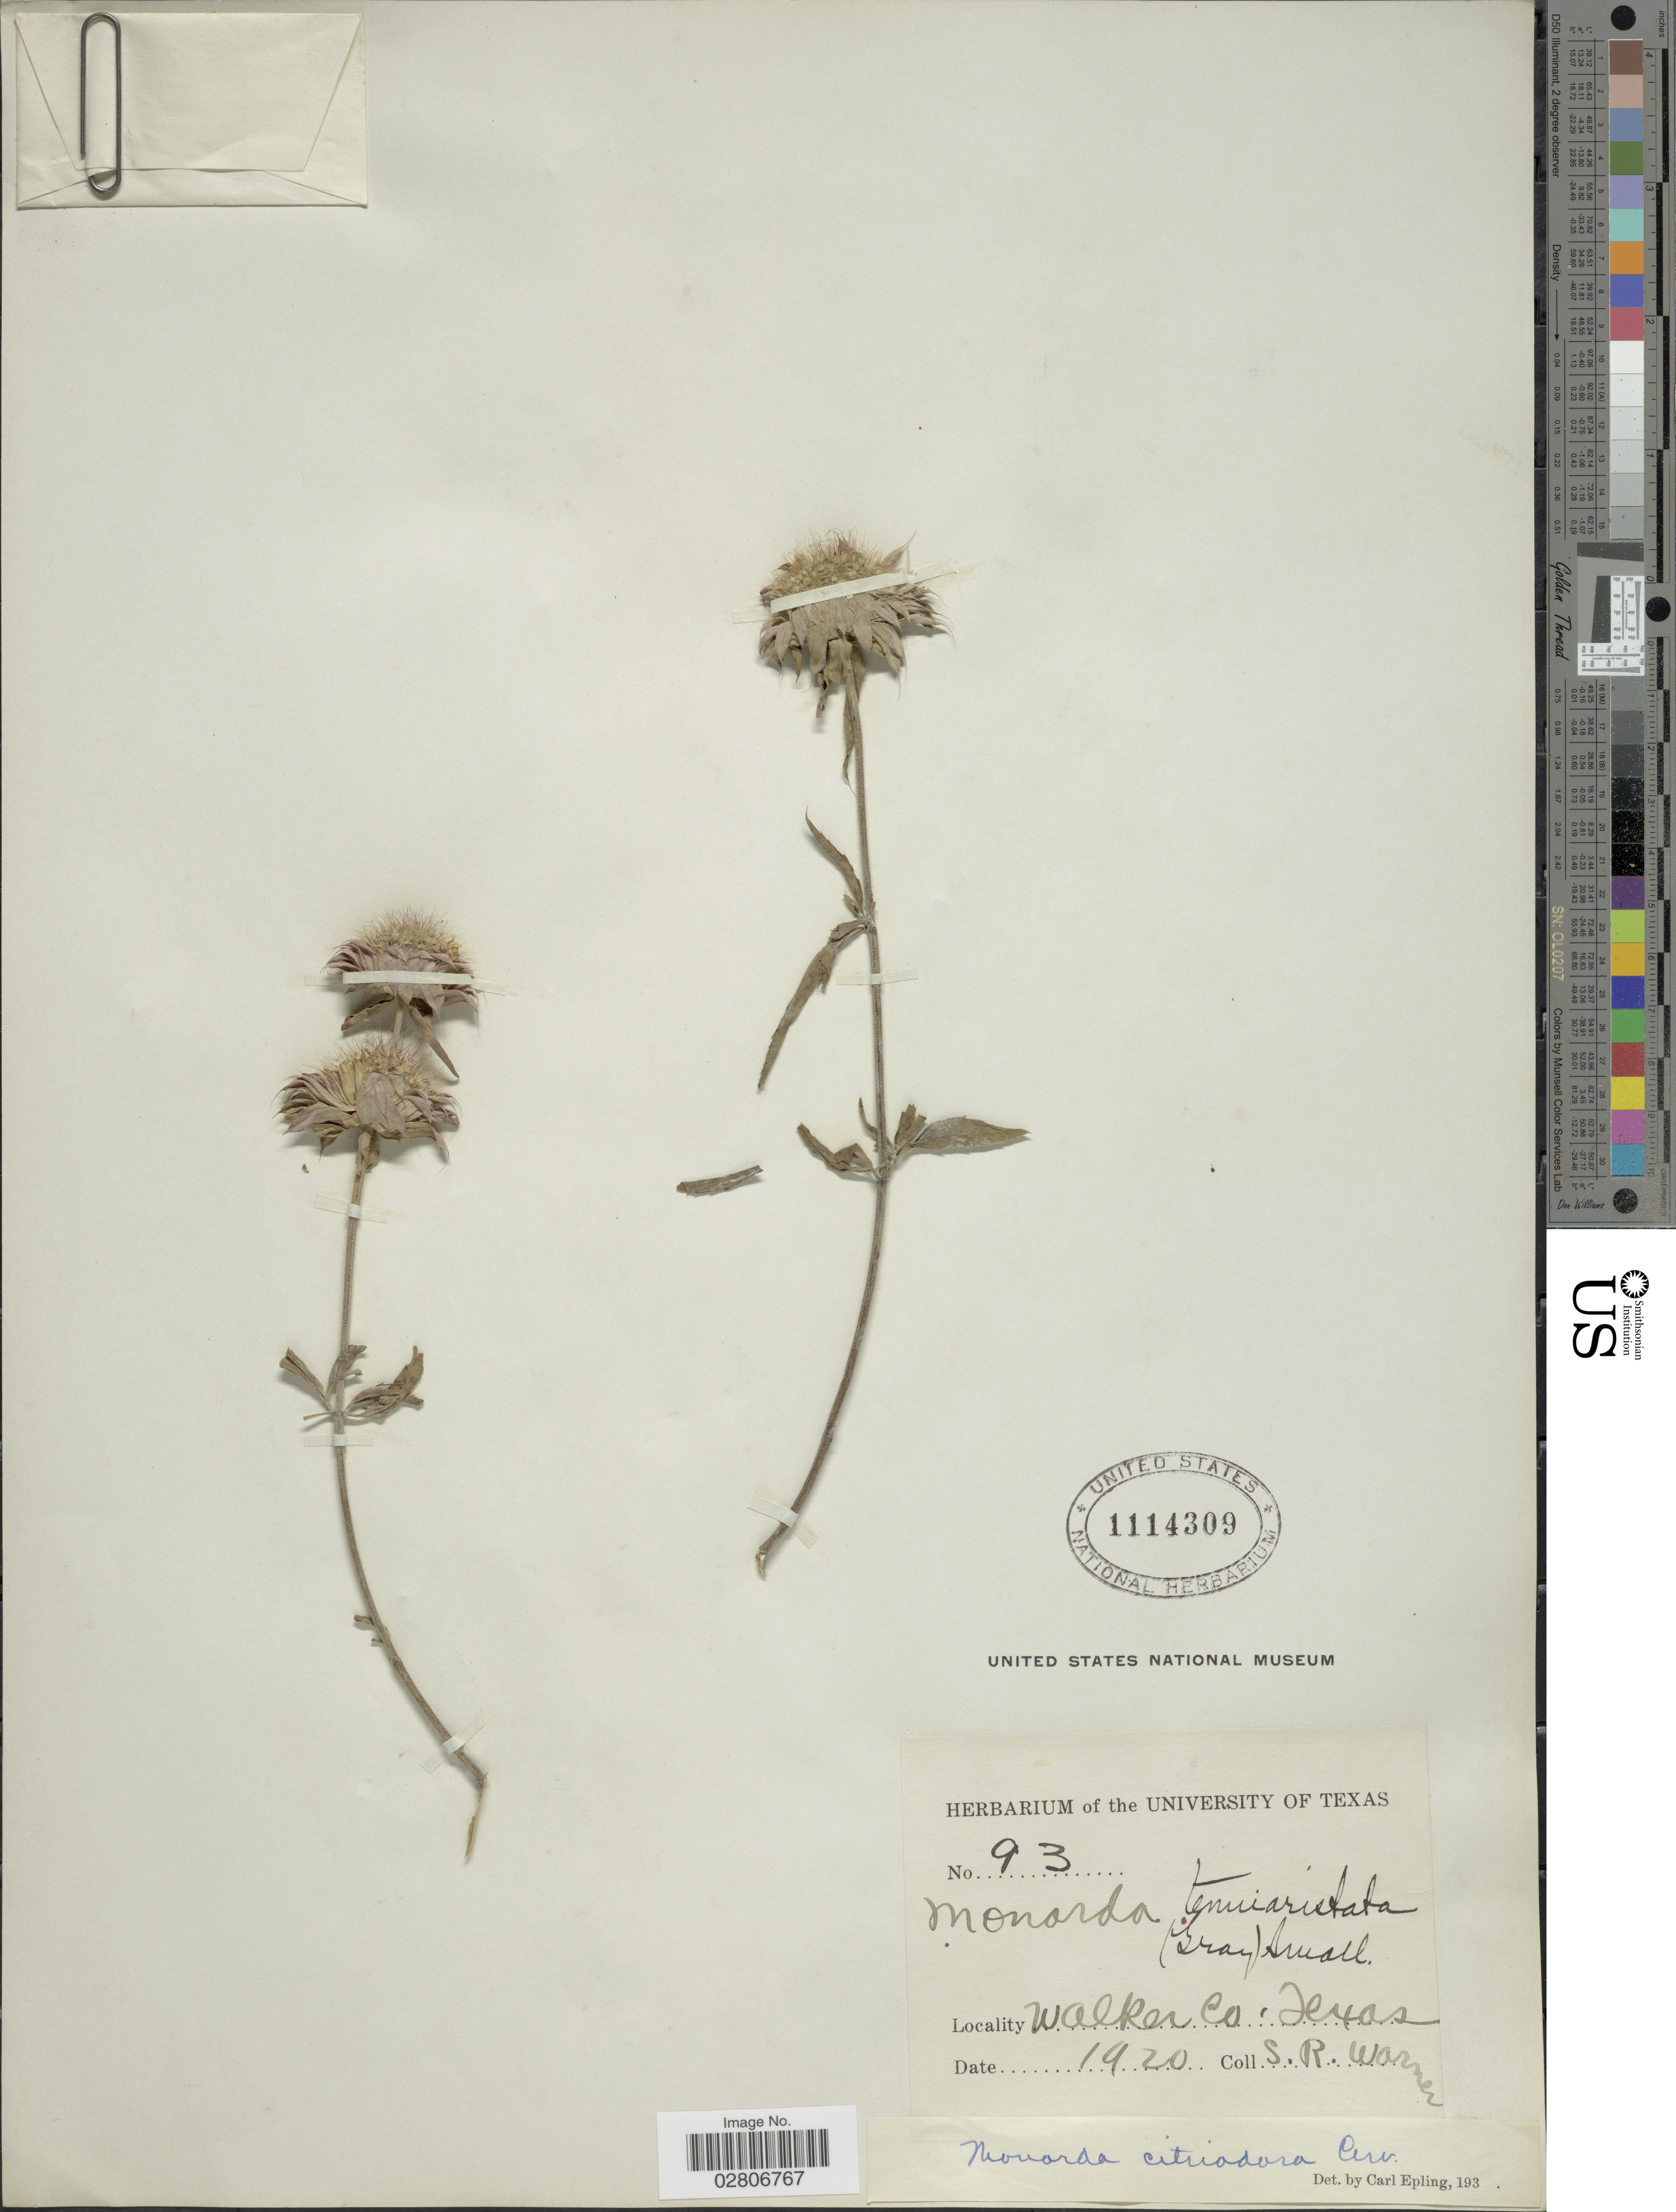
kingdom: Plantae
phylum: Tracheophyta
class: Magnoliopsida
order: Lamiales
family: Lamiaceae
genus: Monarda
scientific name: Monarda citriodora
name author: Cerv. ex Lag.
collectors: S. Warner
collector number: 93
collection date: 1920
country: United States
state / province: Texas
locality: Walker Co.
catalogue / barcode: US 1114309